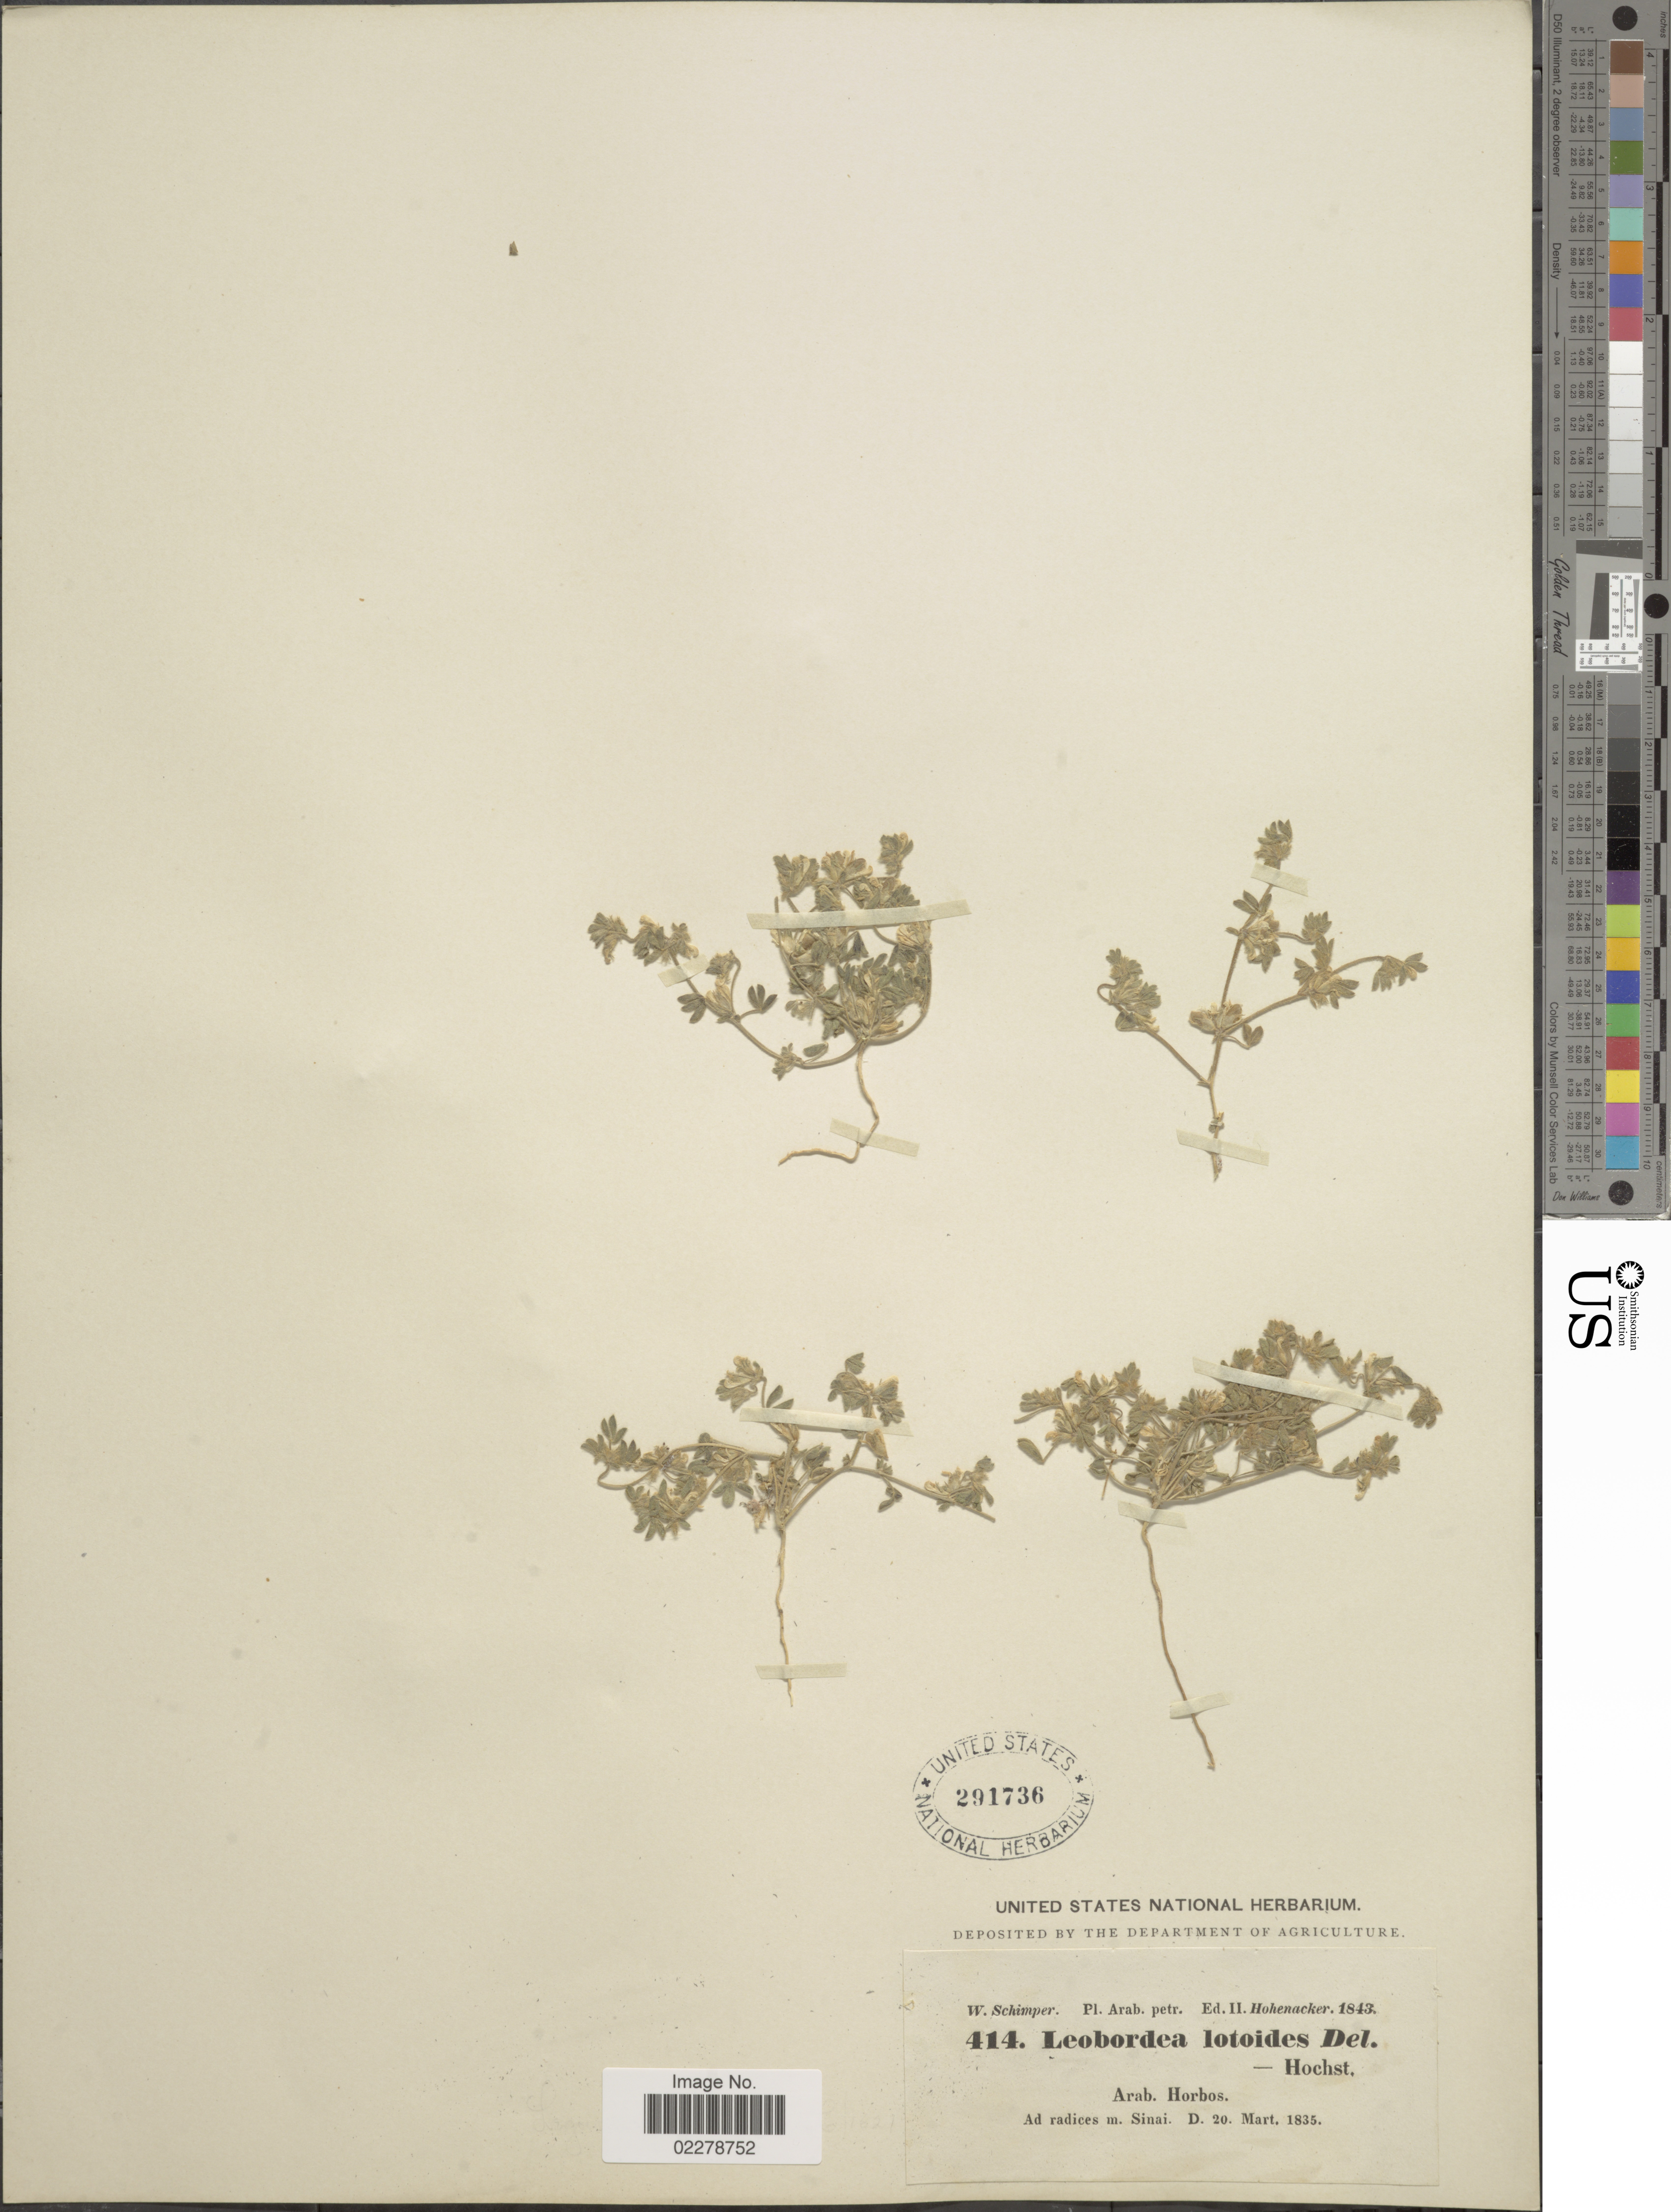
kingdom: Plantae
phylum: Tracheophyta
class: Magnoliopsida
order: Fabales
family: Fabaceae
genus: Lotononis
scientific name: Lotononis lotoidea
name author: Druce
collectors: W. Schimper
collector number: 414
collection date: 1835-03-20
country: Egypt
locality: Arab. petr. [Sinai]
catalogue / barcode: US 291736